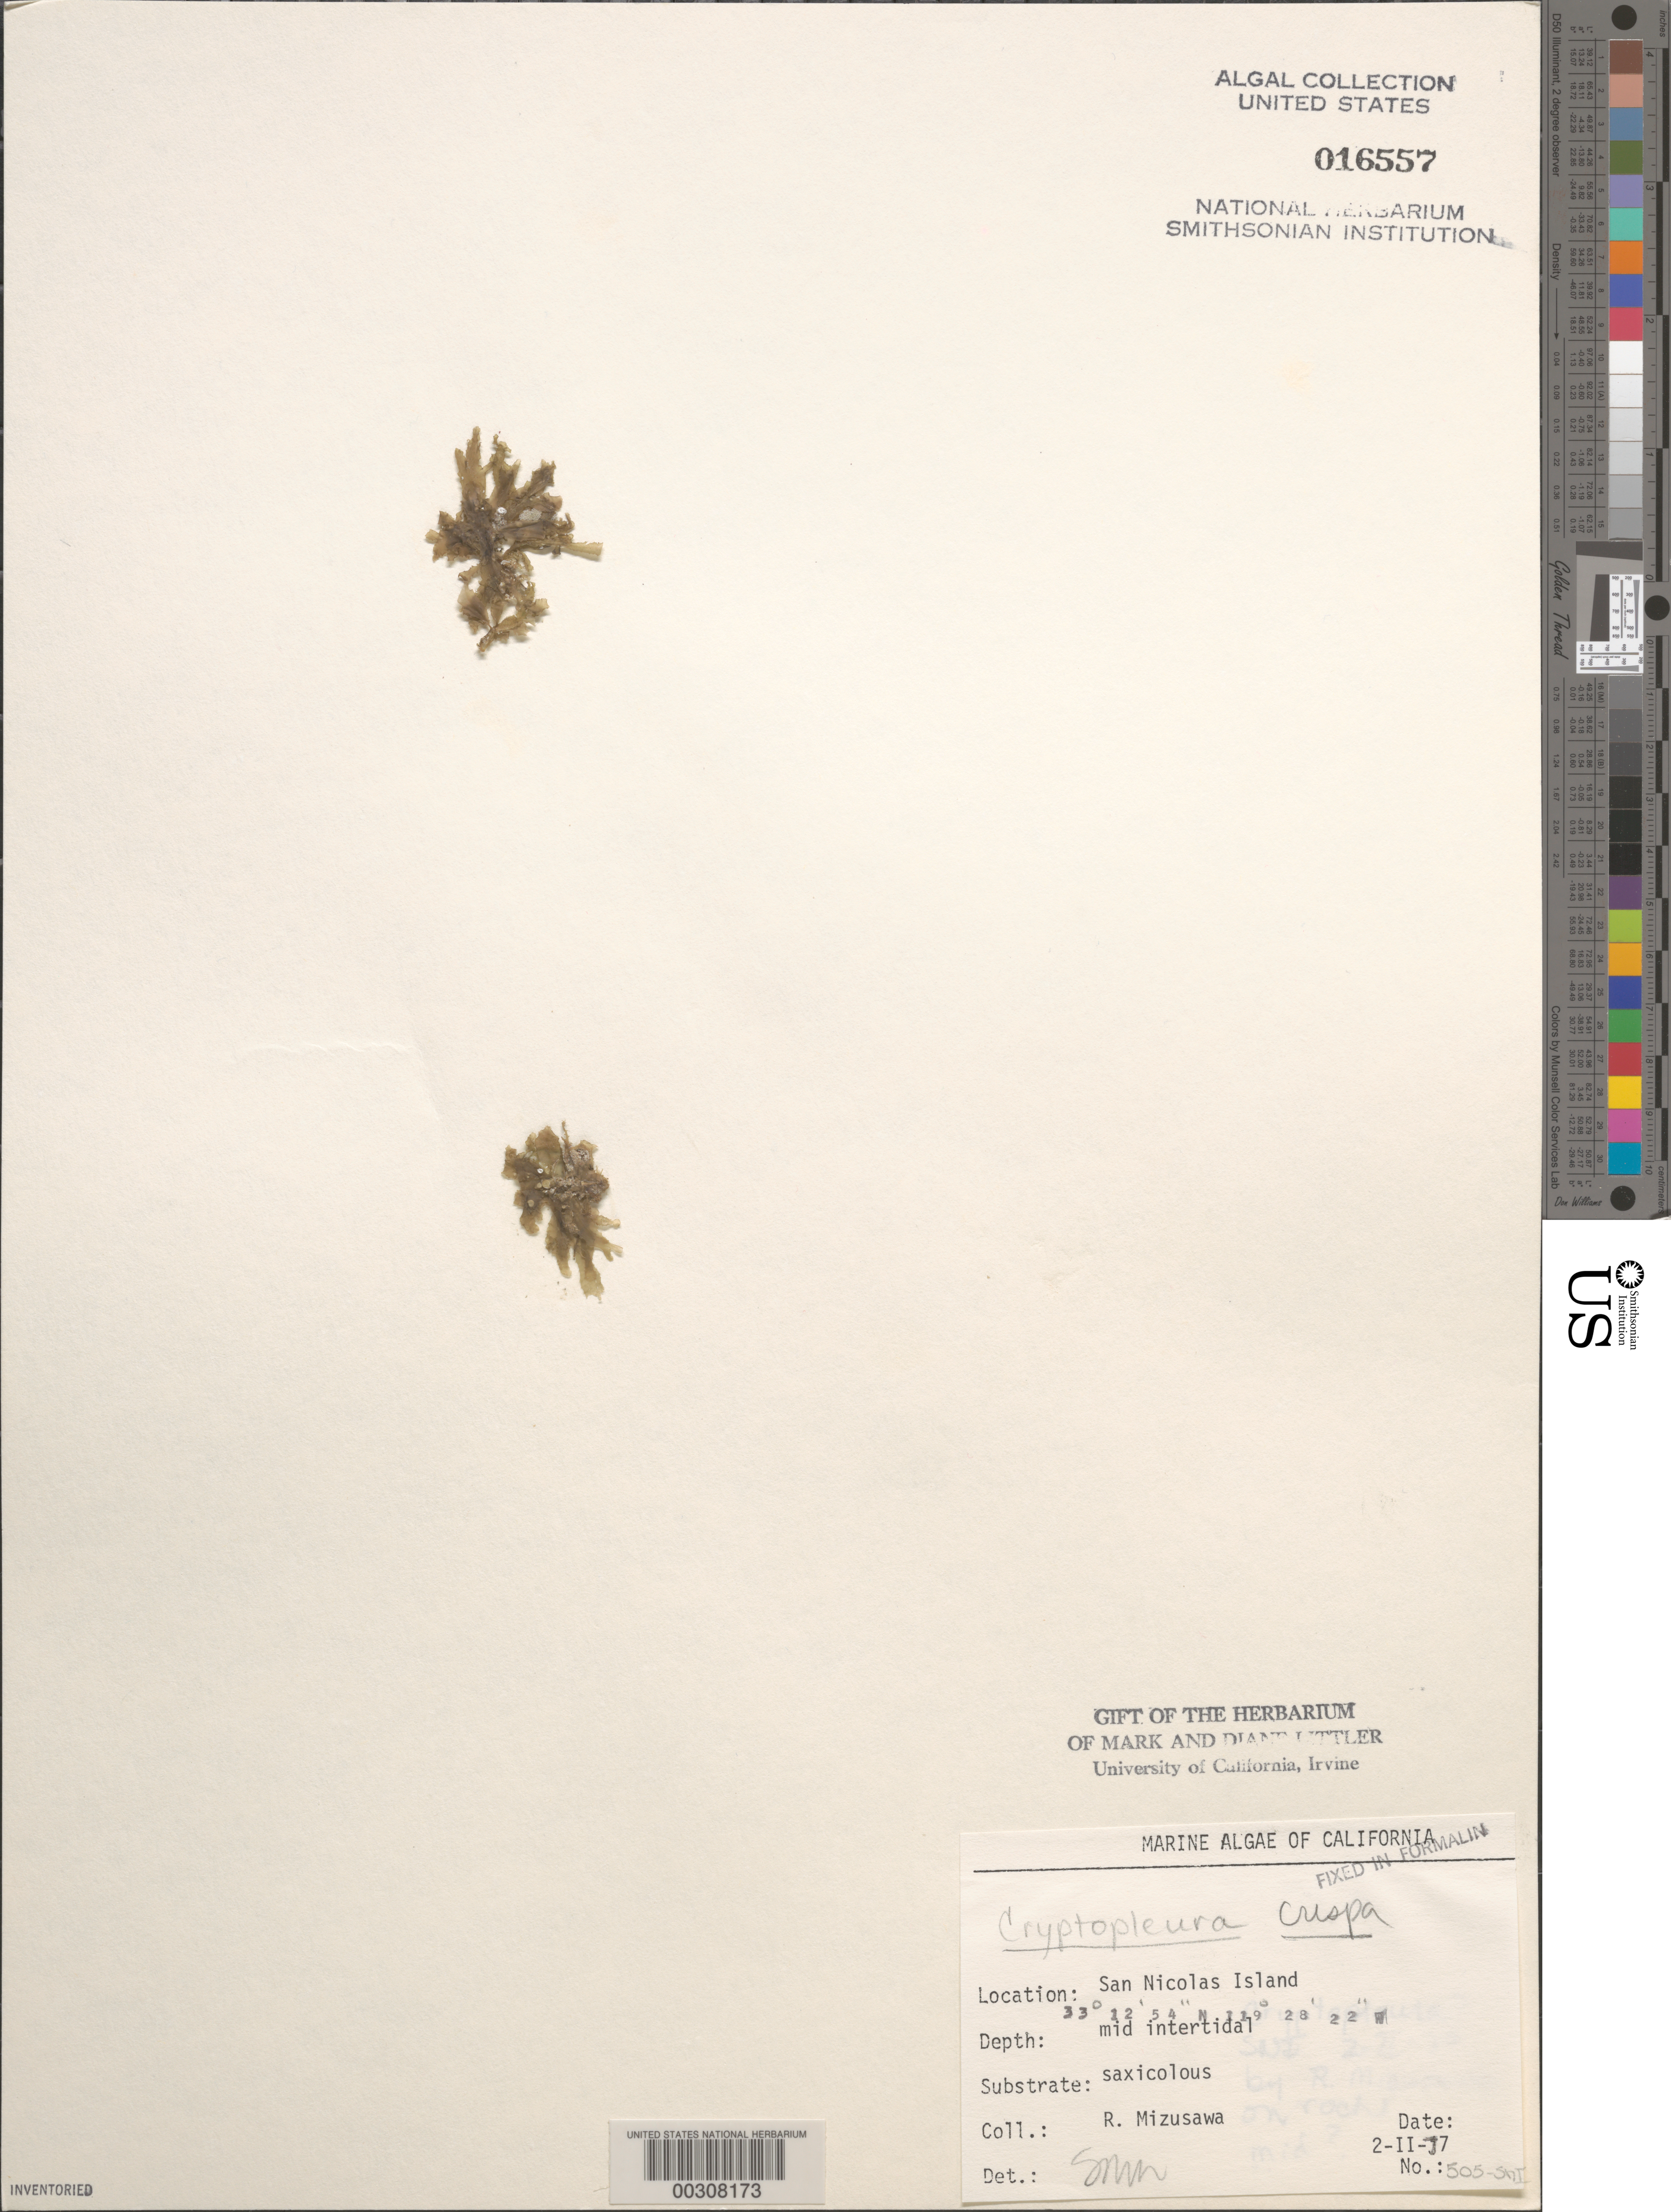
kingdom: Plantae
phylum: Rhodophyta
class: Florideophyceae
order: Ceramiales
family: Delesseriaceae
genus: Cryptopleura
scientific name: Cryptopleura crispa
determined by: Murray, S. N.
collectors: R. Mizusawa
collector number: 505-SNI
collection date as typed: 02 Feb 1977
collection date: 1977-02-02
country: United States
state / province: California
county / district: Ventura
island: San Nicolas Island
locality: Dutch Harbor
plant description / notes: BLM-SOCALBIGHT Rocky Intertidal Survey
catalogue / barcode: US 16557